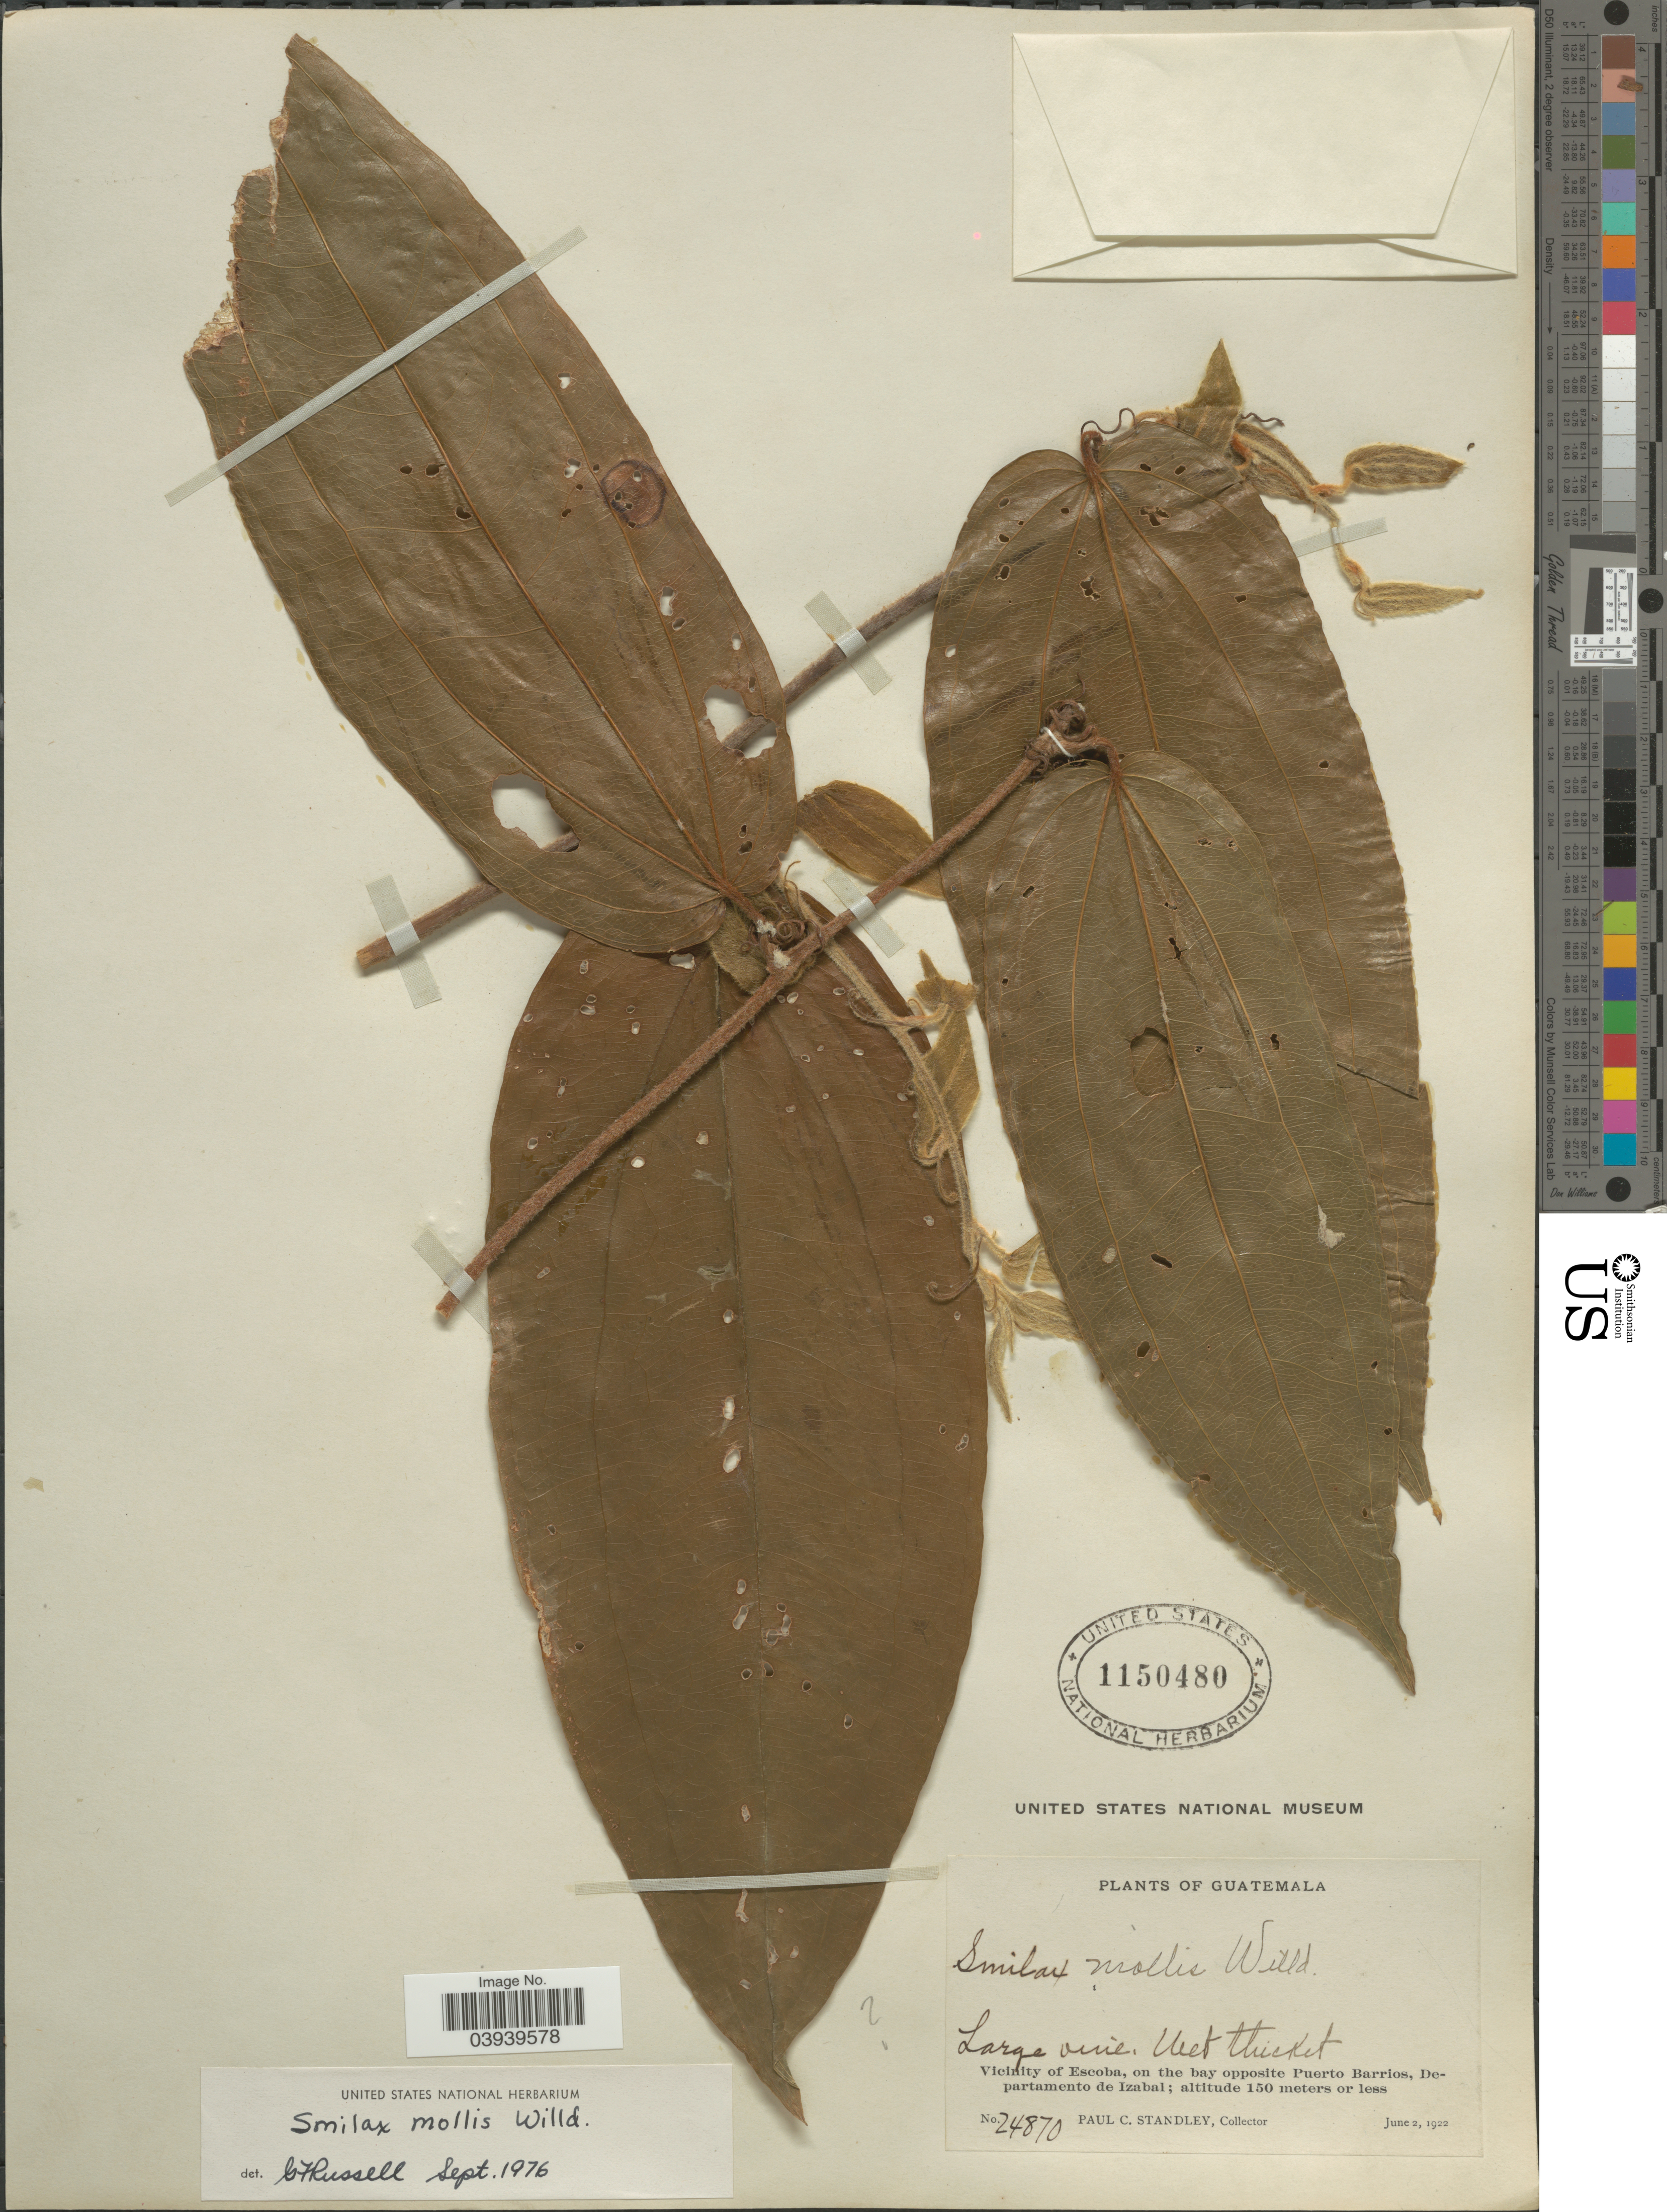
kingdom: Plantae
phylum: Tracheophyta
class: Liliopsida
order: Liliales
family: Smilacaceae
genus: Smilax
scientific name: Smilax mollis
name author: Humb. & Bonpl. ex Willd.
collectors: P. C. Standley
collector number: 24870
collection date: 1922-06-02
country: Guatemala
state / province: Izabal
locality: Vicinity of Escoba, on the bay opposite Puerto Barrios, Departamento de Izabal.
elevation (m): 150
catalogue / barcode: US 1150480